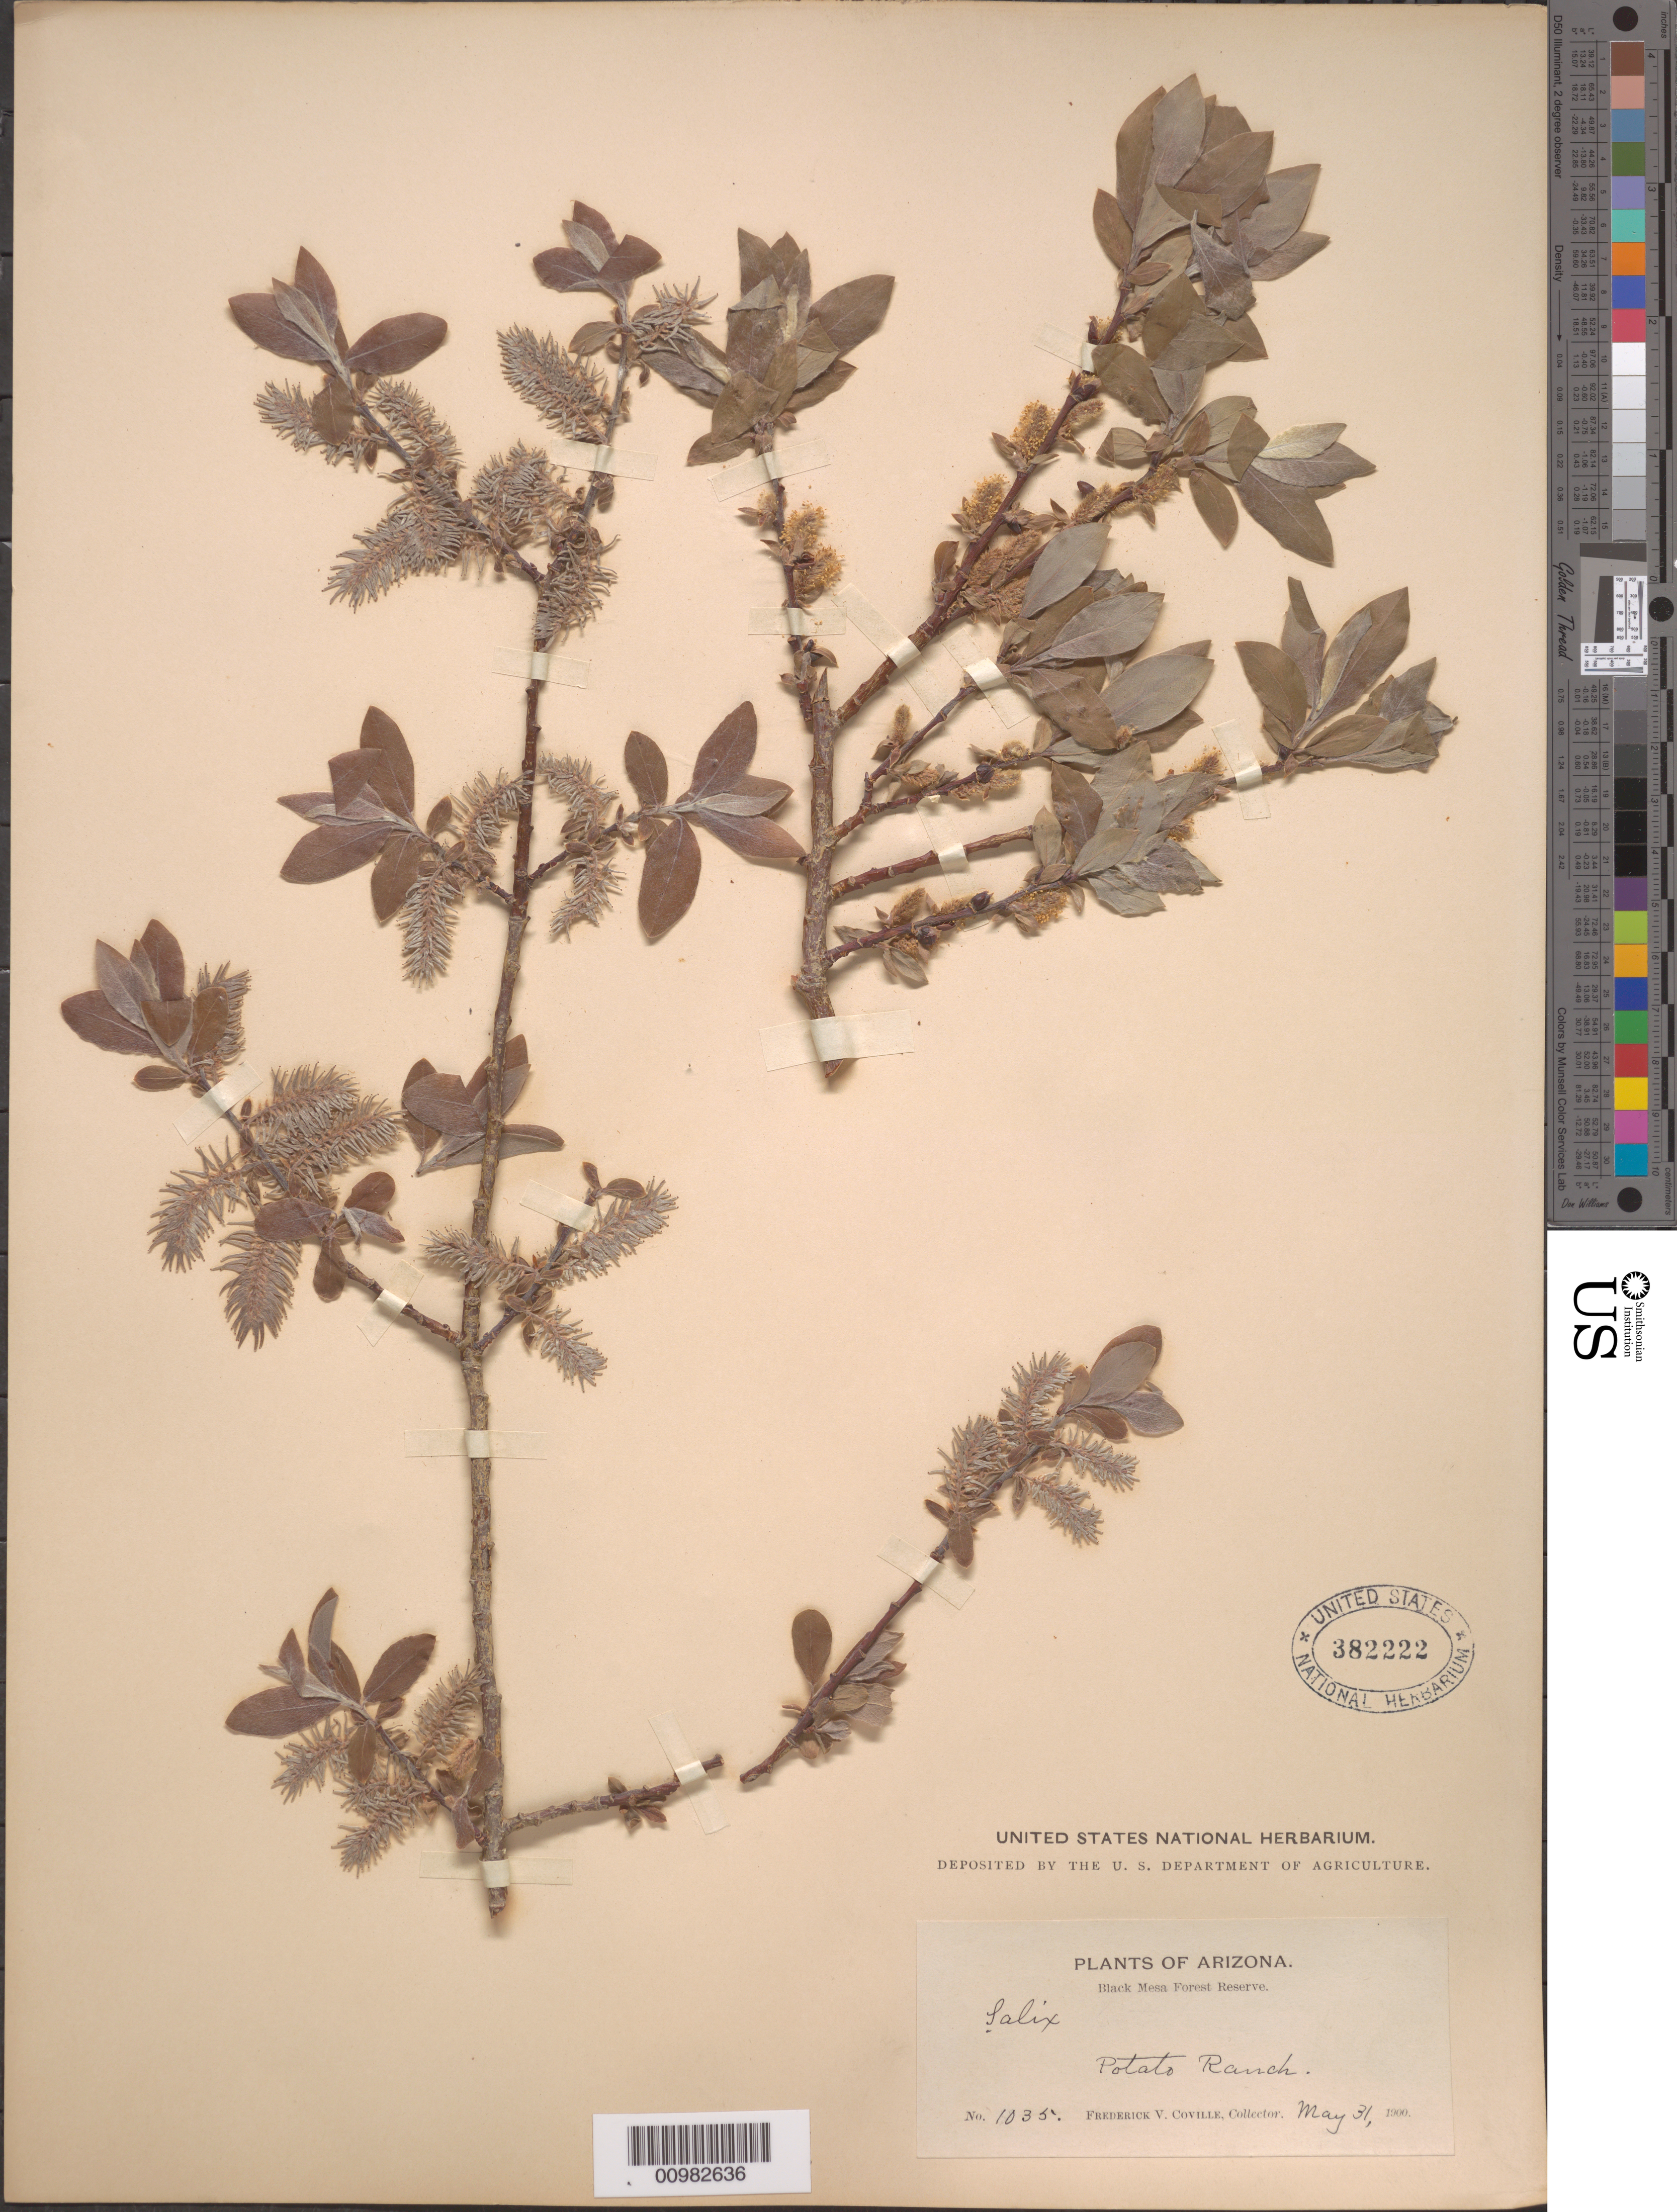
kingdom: Plantae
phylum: Tracheophyta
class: Magnoliopsida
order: Malpighiales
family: Salicaceae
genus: Salix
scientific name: Salix bebbiana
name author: Sarg.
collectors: F. V. Coville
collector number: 1035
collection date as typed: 31 May 1900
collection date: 1900-05-31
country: United States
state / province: Arizona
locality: Potato Ranch.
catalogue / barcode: US 382222